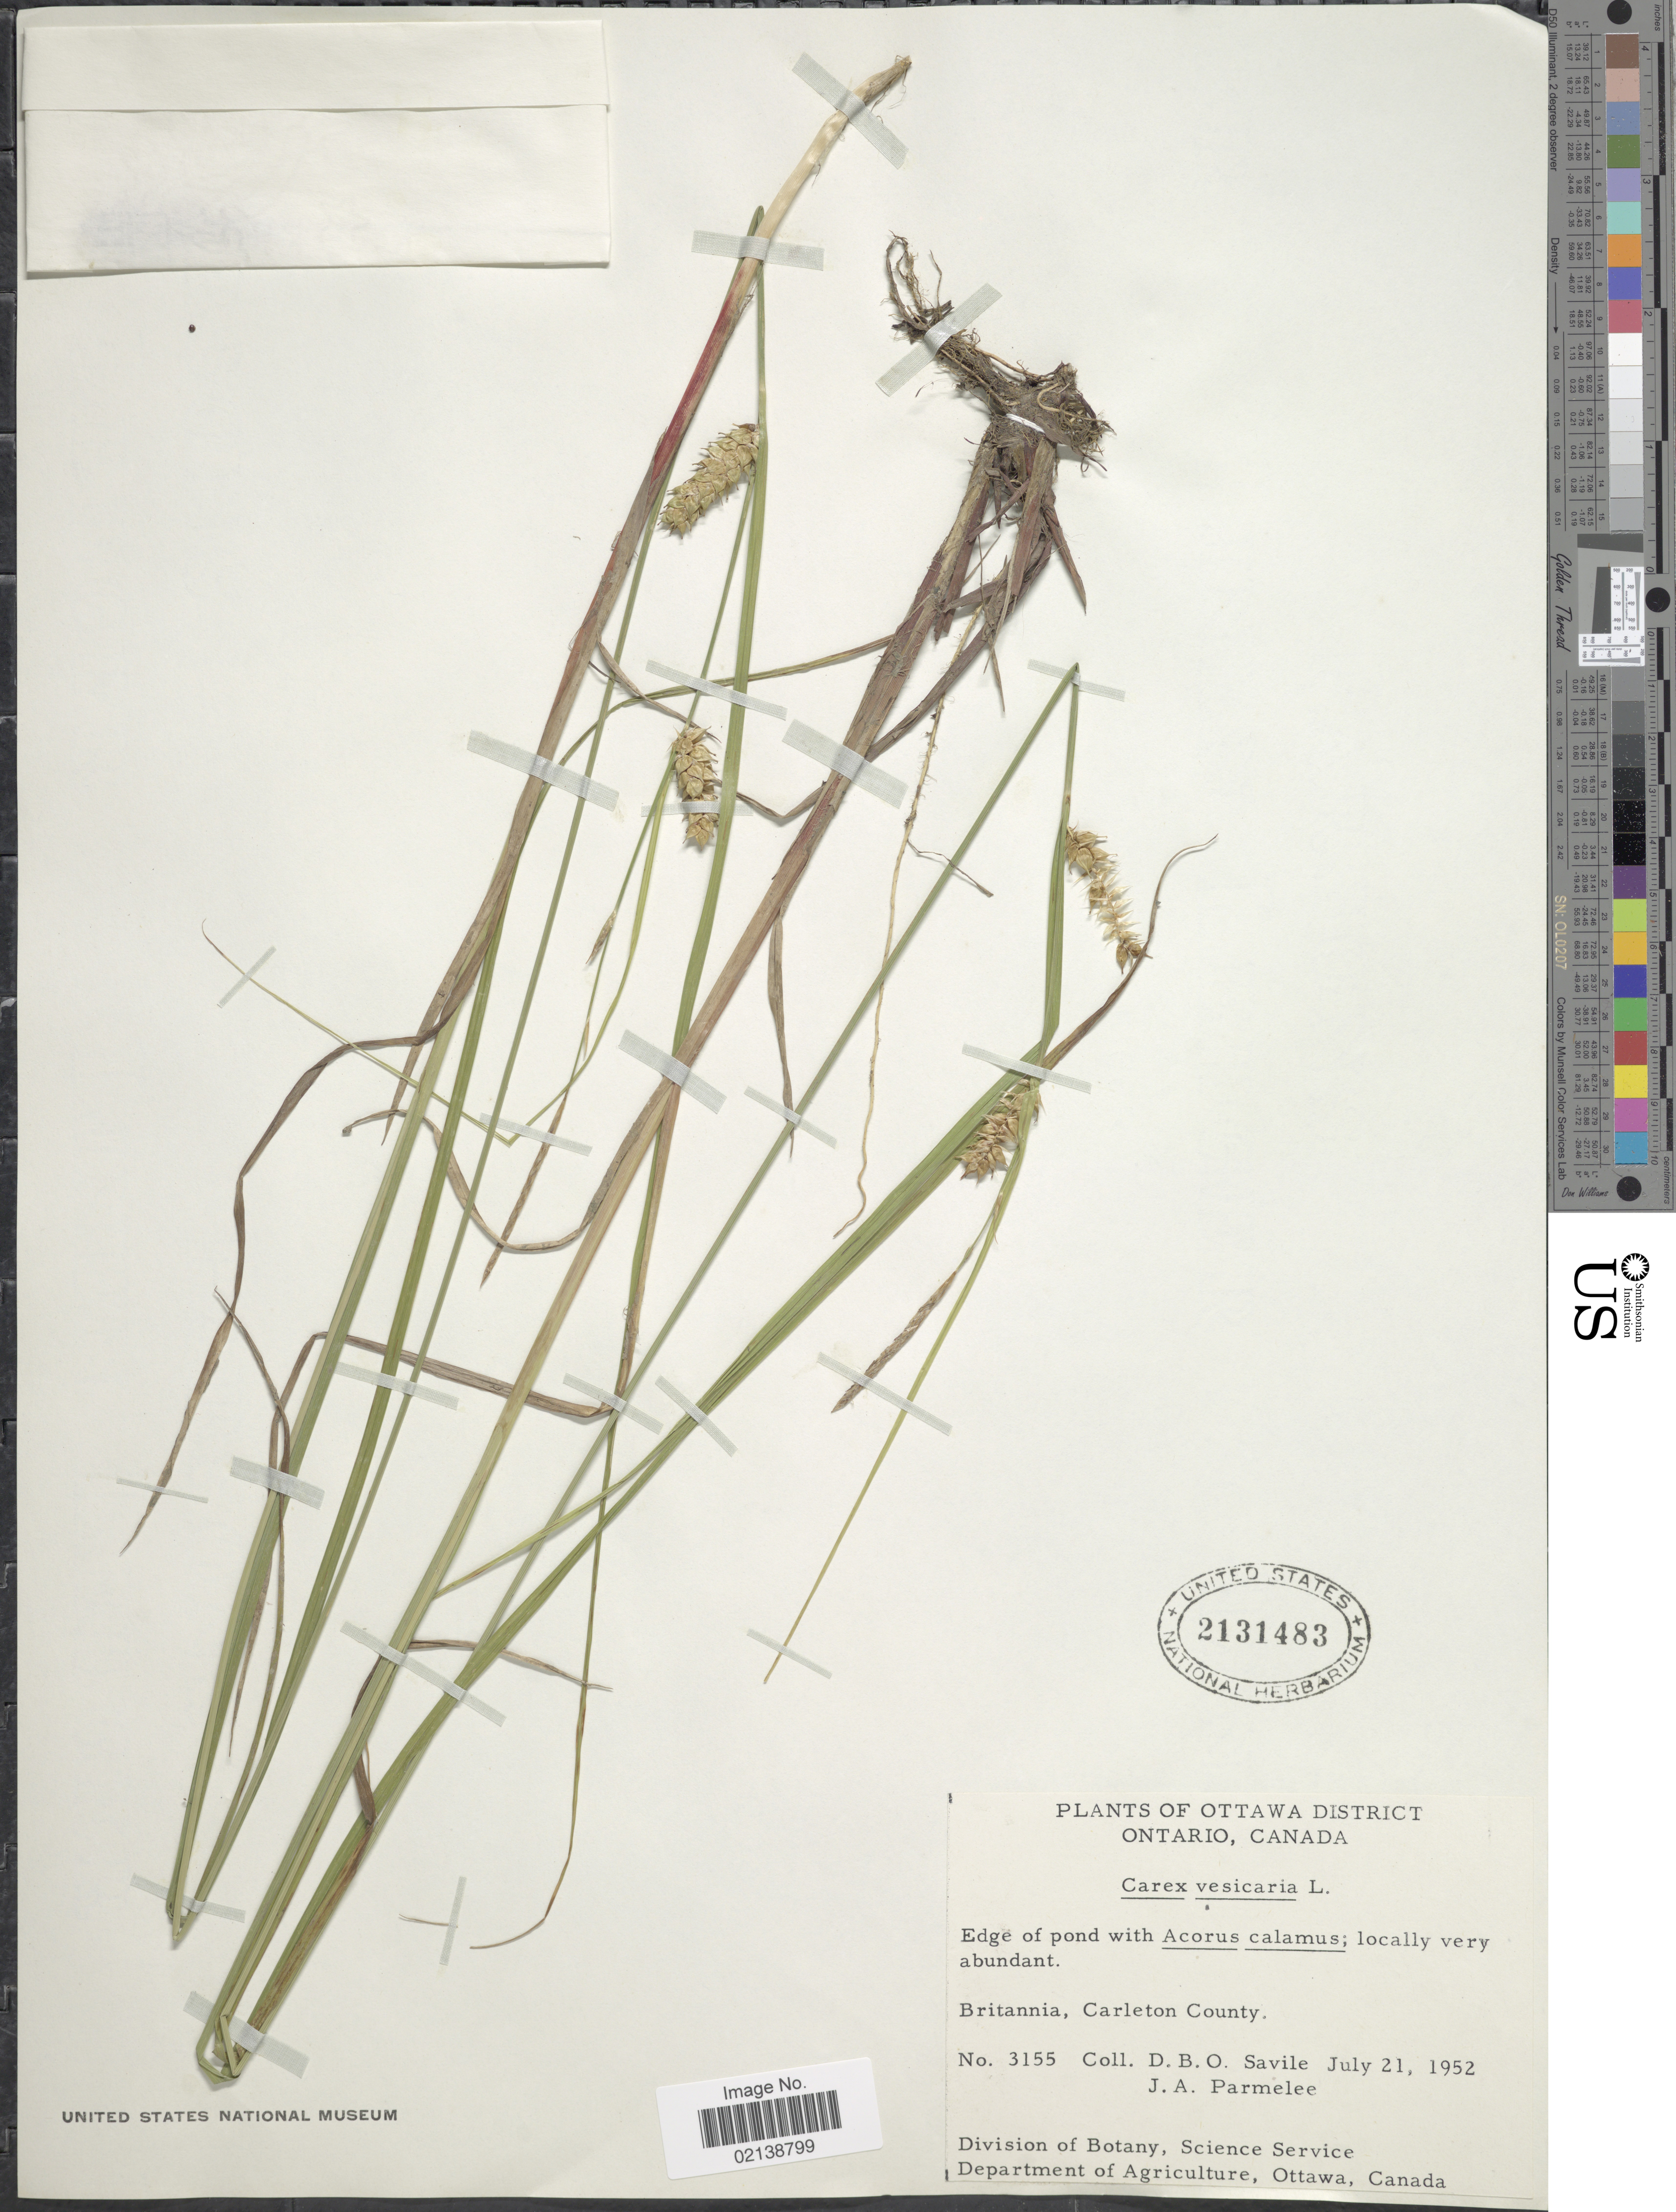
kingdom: Plantae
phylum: Tracheophyta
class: Liliopsida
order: Poales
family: Cyperaceae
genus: Carex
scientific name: Carex vesicaria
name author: L.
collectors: D. Savile & J. A. Parmelee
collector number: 3155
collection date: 1952-07-21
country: Canada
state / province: Ontario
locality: Ottawa District, Brittannia, Carleton County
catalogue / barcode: US 2131483